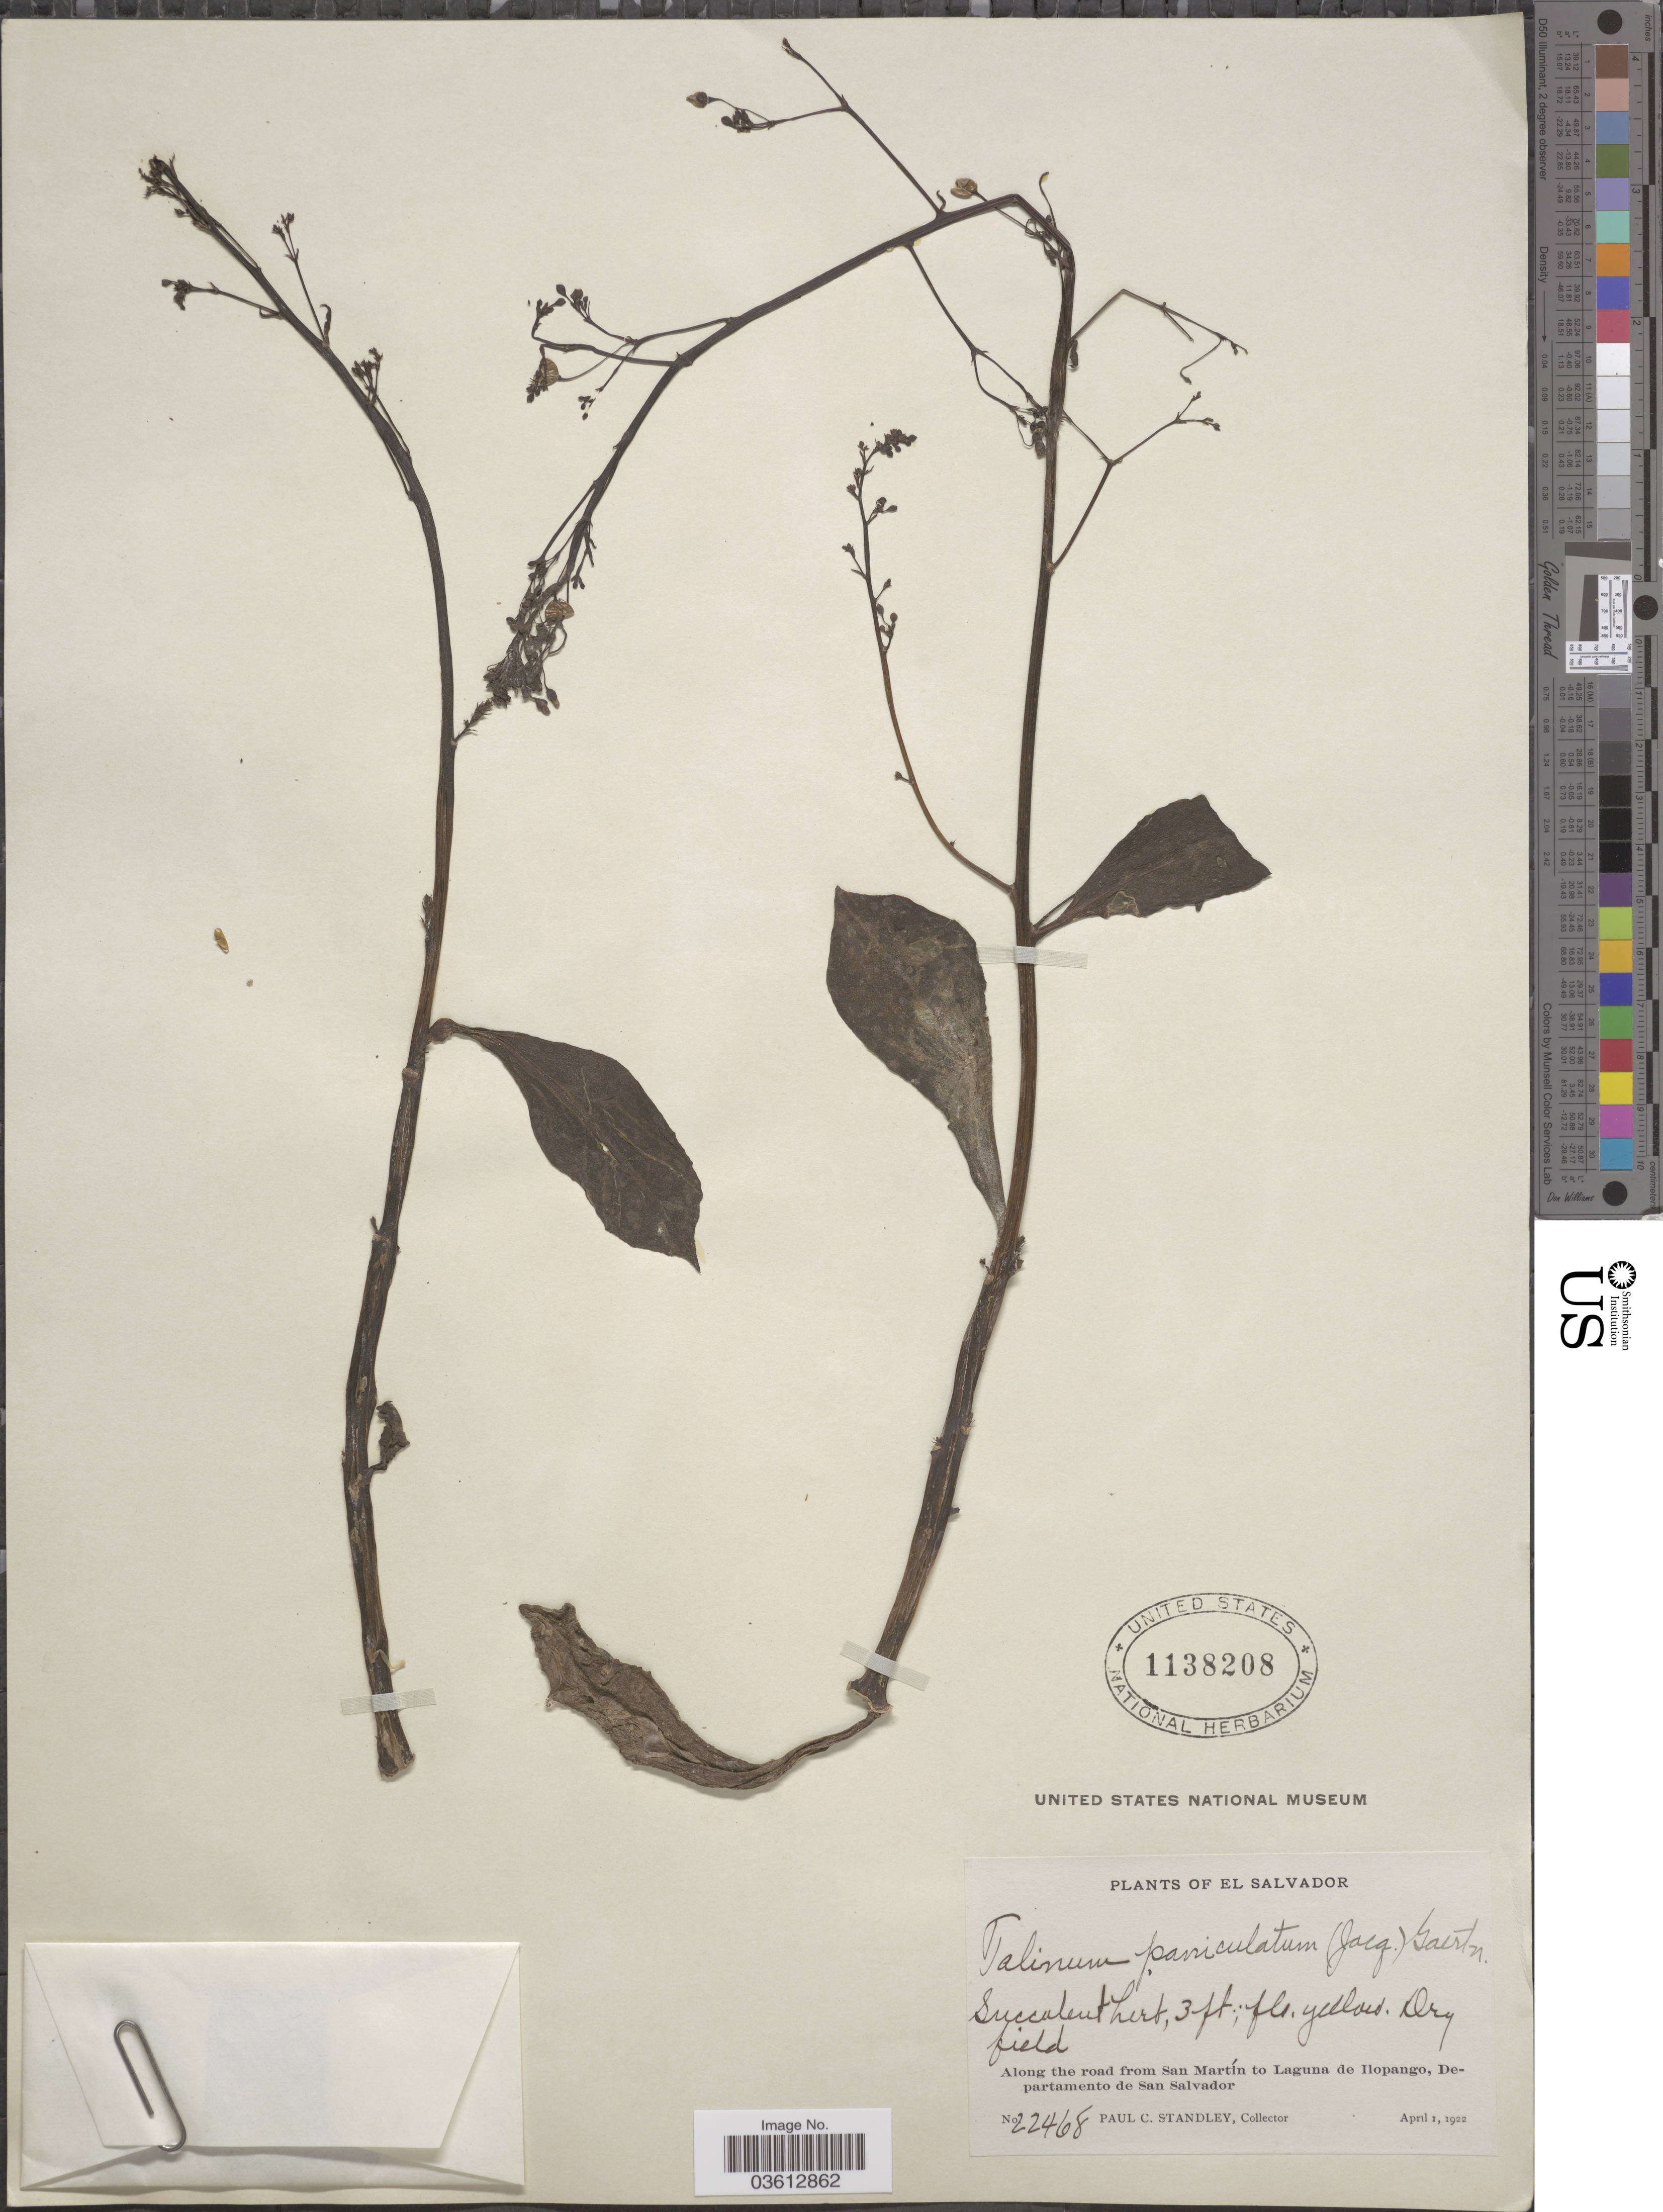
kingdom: Plantae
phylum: Tracheophyta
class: Magnoliopsida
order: Caryophyllales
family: Talinaceae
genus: Talinum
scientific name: Talinum paniculatum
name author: (Jacq.) Gaertn.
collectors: P. C. Standley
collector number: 22468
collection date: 1922-04-01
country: El Salvador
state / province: San Salvador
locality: Along the road from San Martín to Laguna de Ilopango, Departamento de San Salvador.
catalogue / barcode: US 1138208